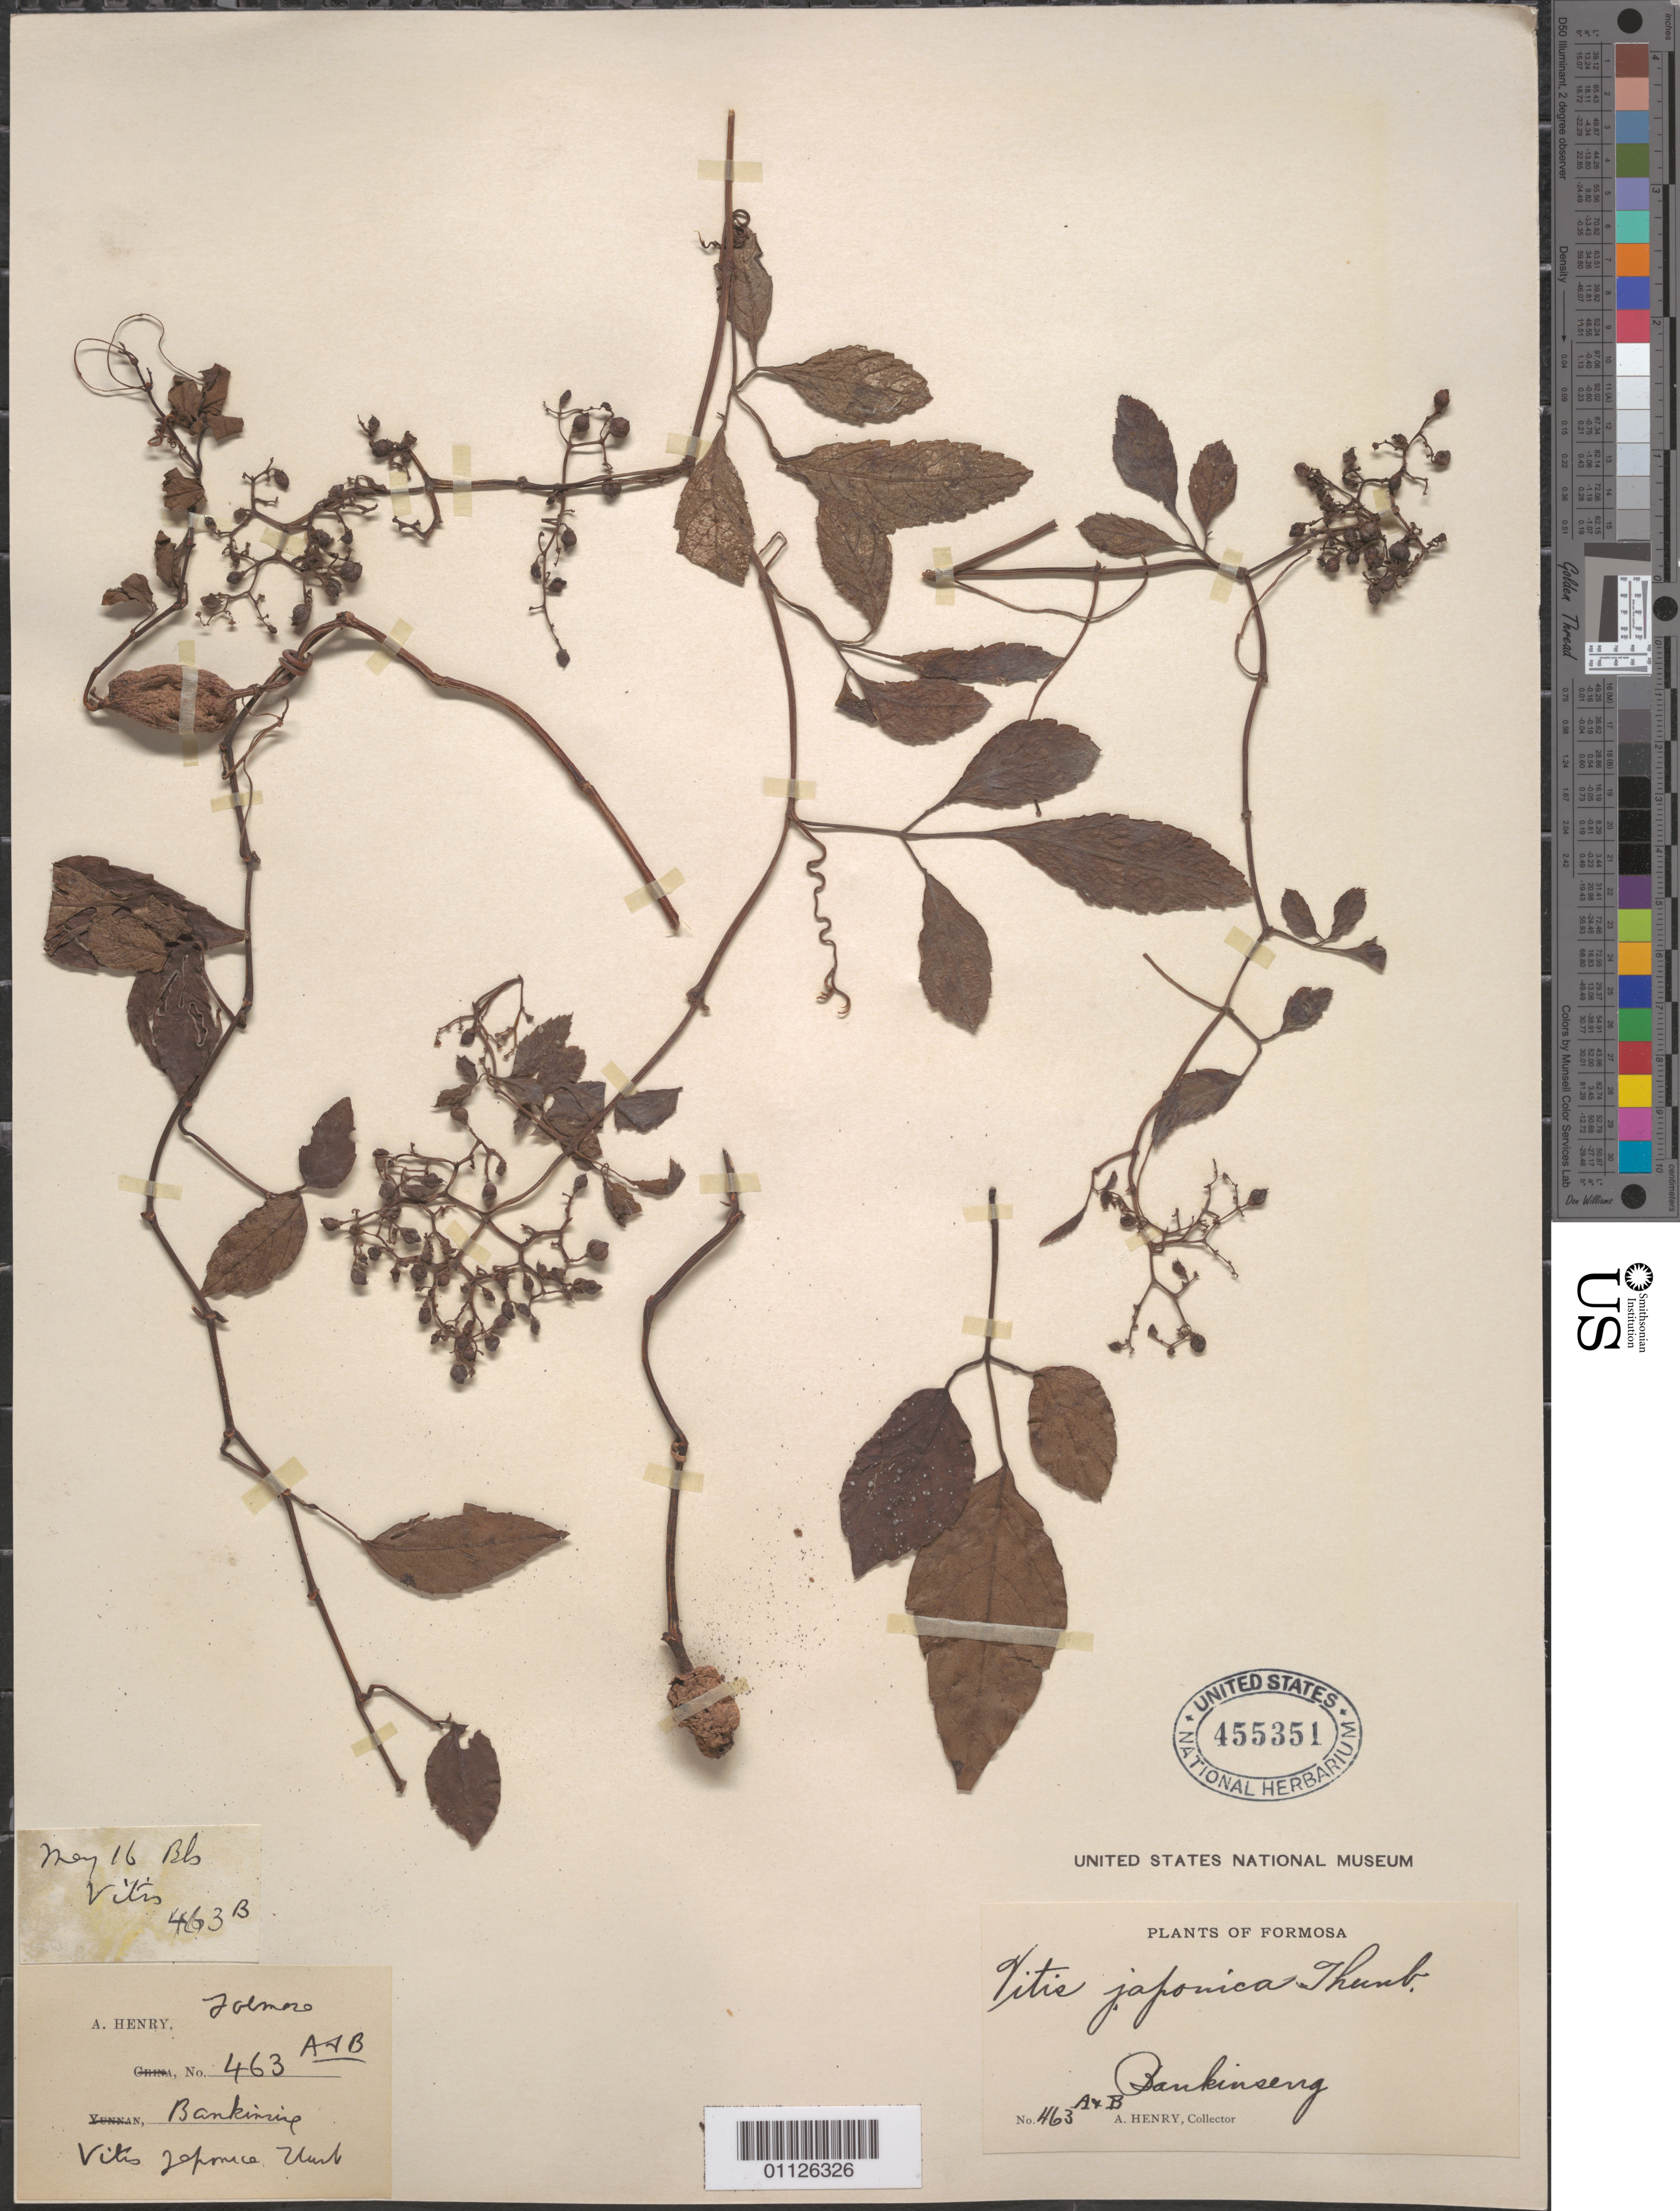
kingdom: Plantae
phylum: Tracheophyta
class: Magnoliopsida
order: Vitales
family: Vitaceae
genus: Causonis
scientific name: Causonis japonica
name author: (Thunb.) Raf.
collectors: A. Henry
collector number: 463 A & B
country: Taiwan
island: Taiwan [Formosa]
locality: Bankinseng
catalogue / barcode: US 455351